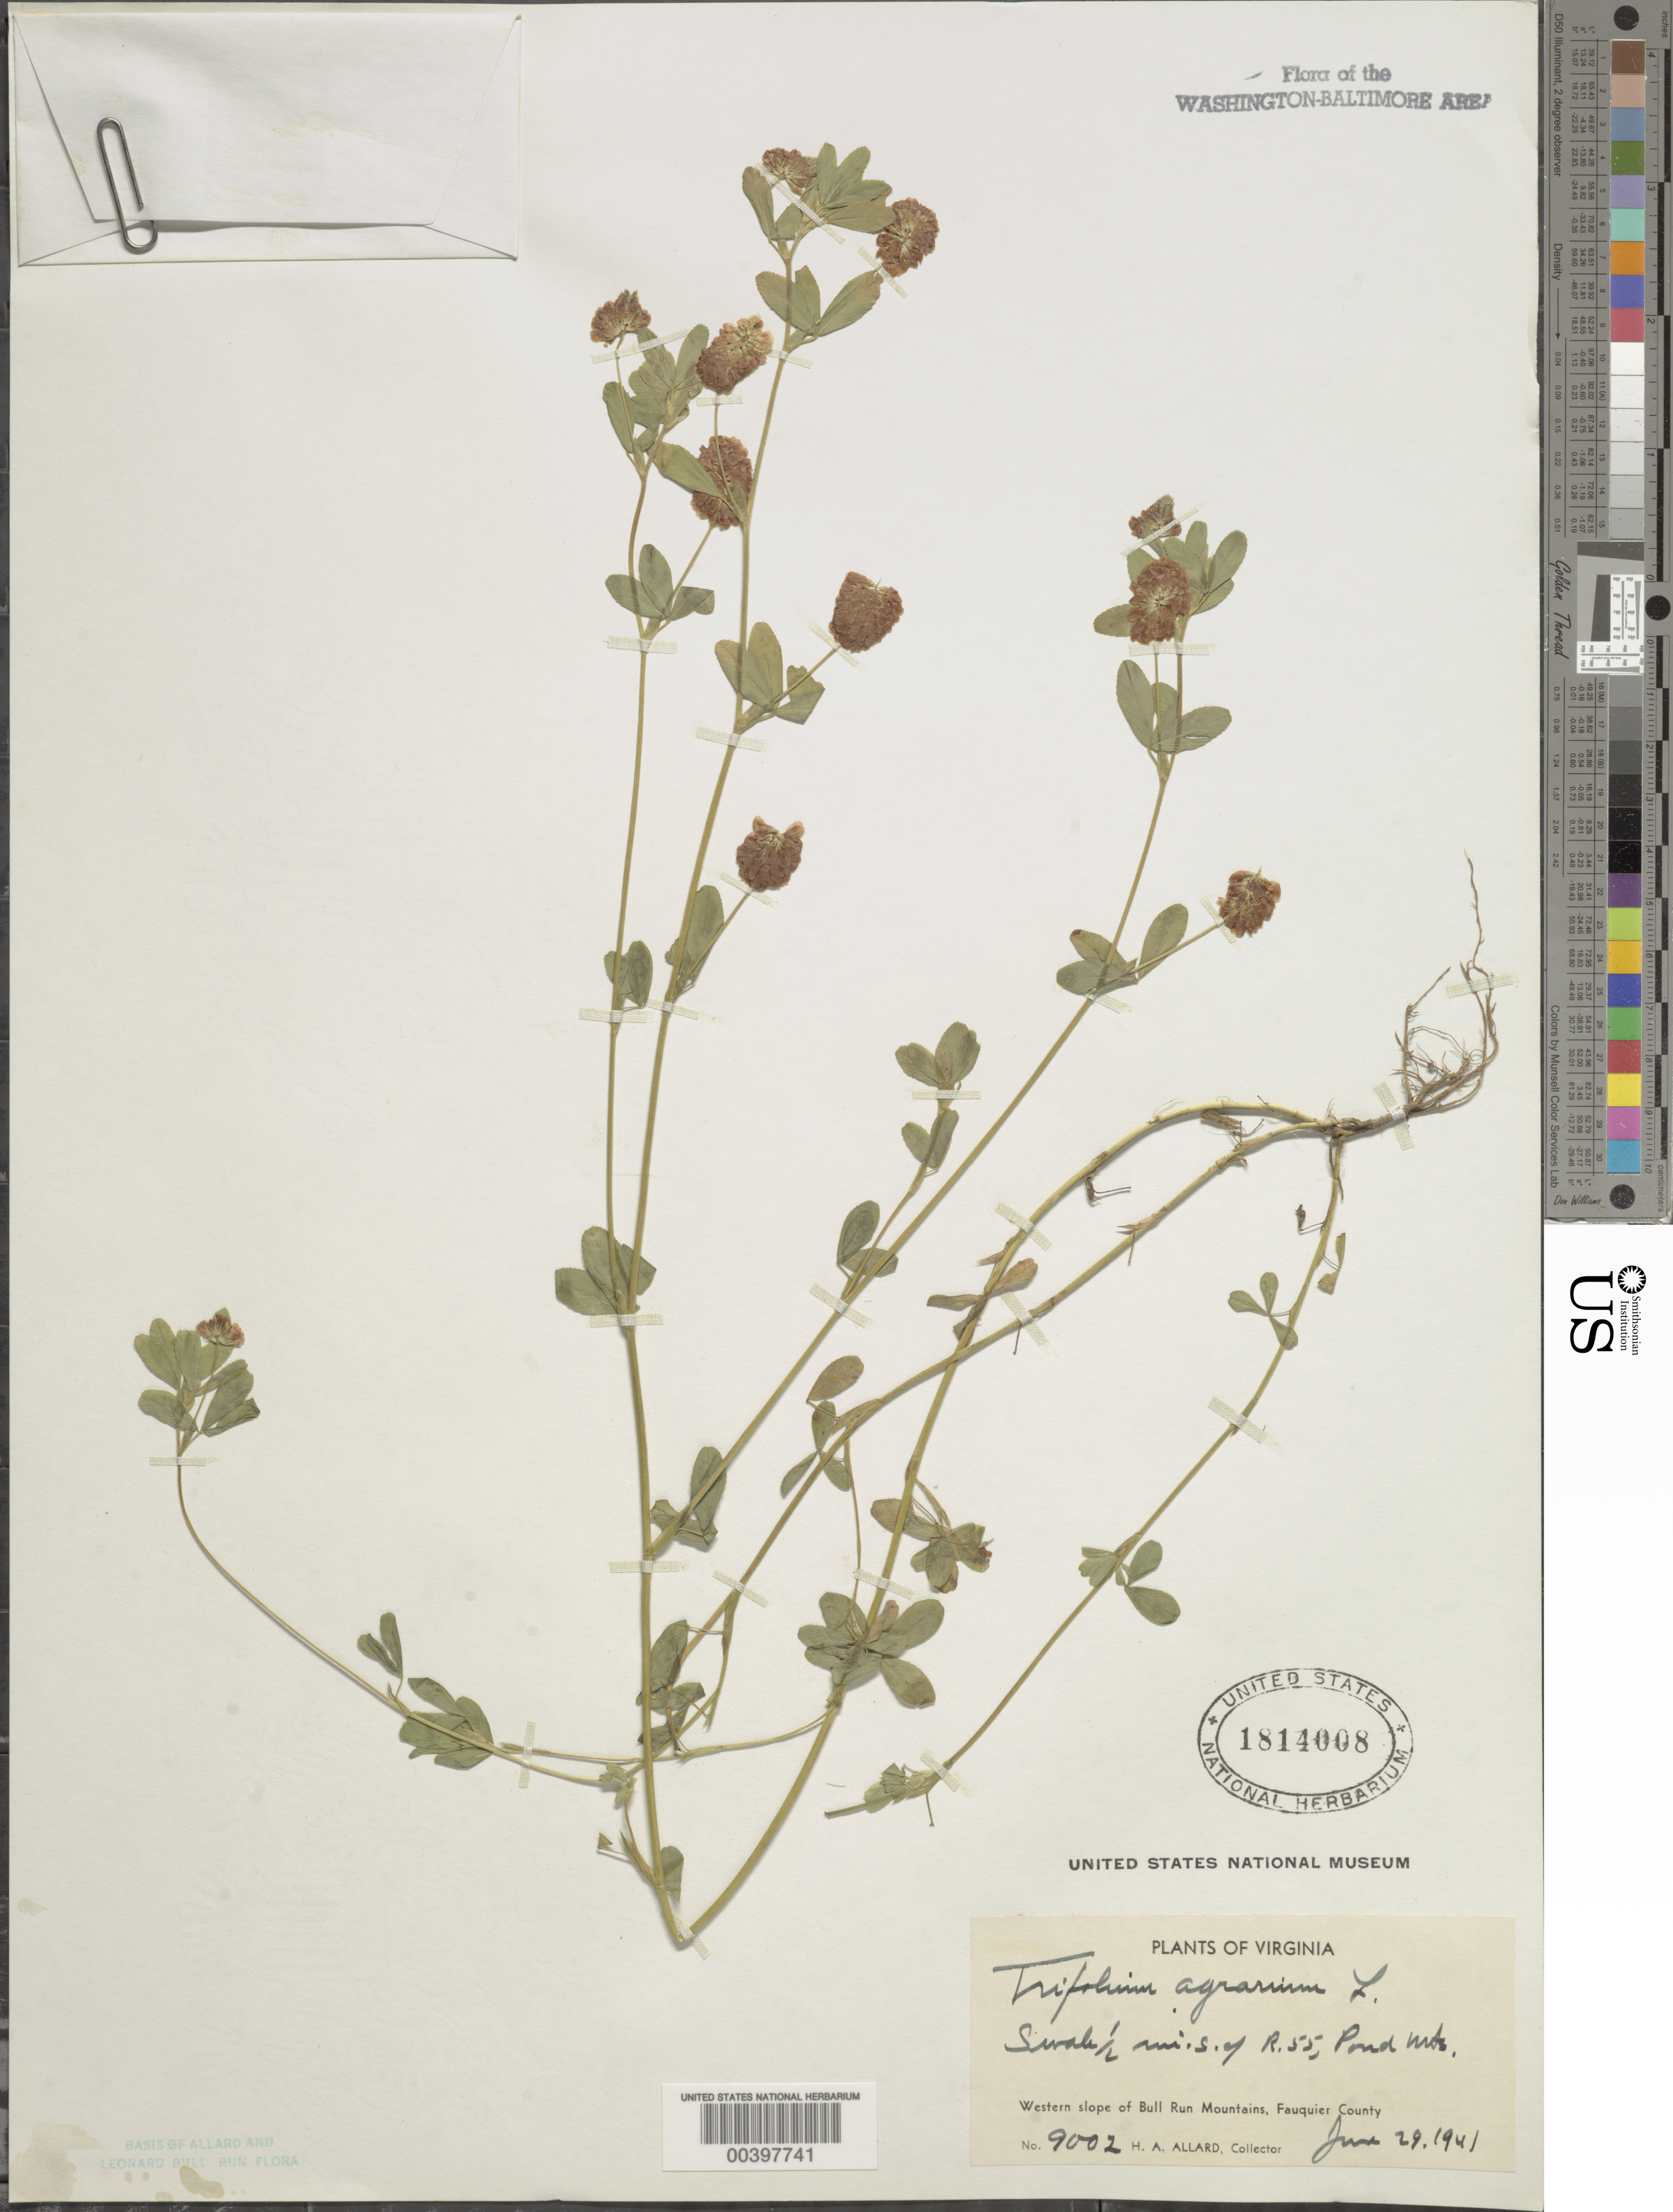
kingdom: Plantae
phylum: Tracheophyta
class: Magnoliopsida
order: Fabales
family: Fabaceae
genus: Trifolium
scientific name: Trifolium aureum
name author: Pollich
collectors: H. A. Allard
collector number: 9002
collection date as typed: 29 Jun 1941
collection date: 1941-06-29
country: United States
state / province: Virginia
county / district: Fauquier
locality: South of Route 55, Pond Mountains Bull Run Mts.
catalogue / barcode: US 1814008